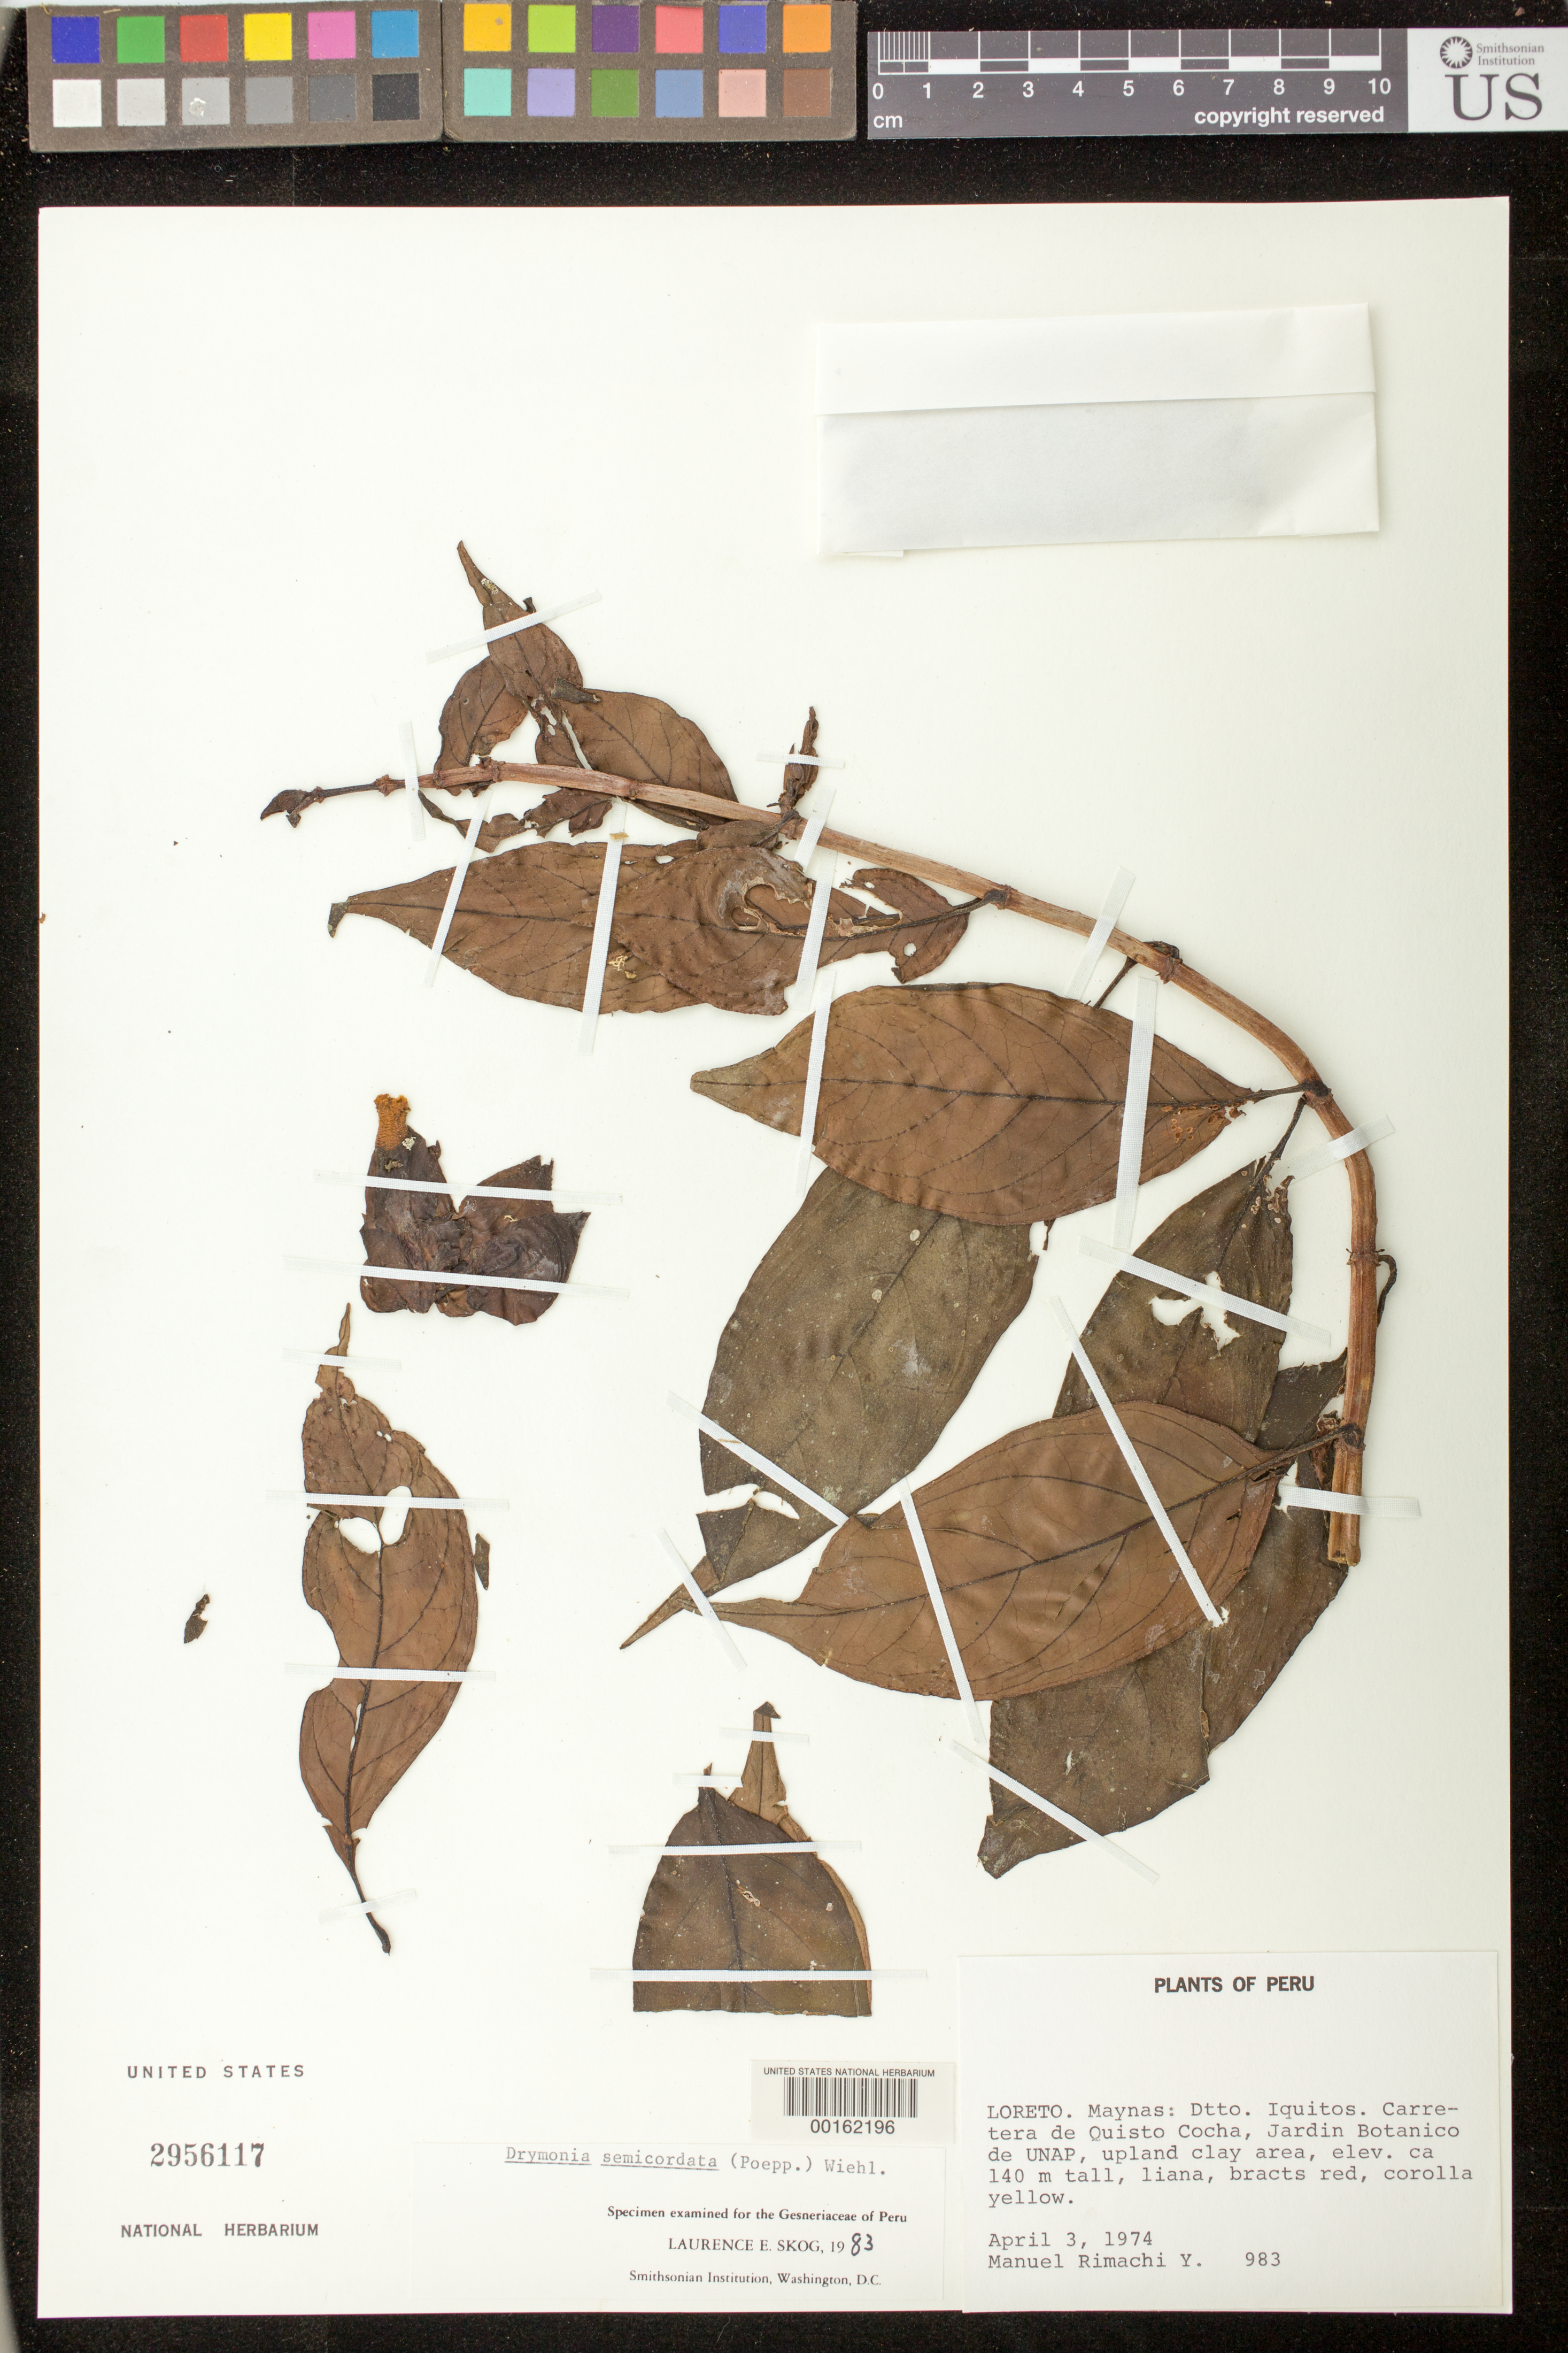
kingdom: Plantae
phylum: Tracheophyta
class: Magnoliopsida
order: Lamiales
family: Gesneriaceae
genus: Drymonia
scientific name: Drymonia semicordata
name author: (Poepp.) Wiehler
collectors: M. Rimachi Y.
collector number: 983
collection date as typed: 03 Apr 1974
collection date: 1974-04-03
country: Peru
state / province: Loreto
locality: Maynas, Dtto. Iquitos; Carretera de Quisto Cocha, Jardin Botanico de UNAP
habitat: Upland clay area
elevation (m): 140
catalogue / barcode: US 2956117